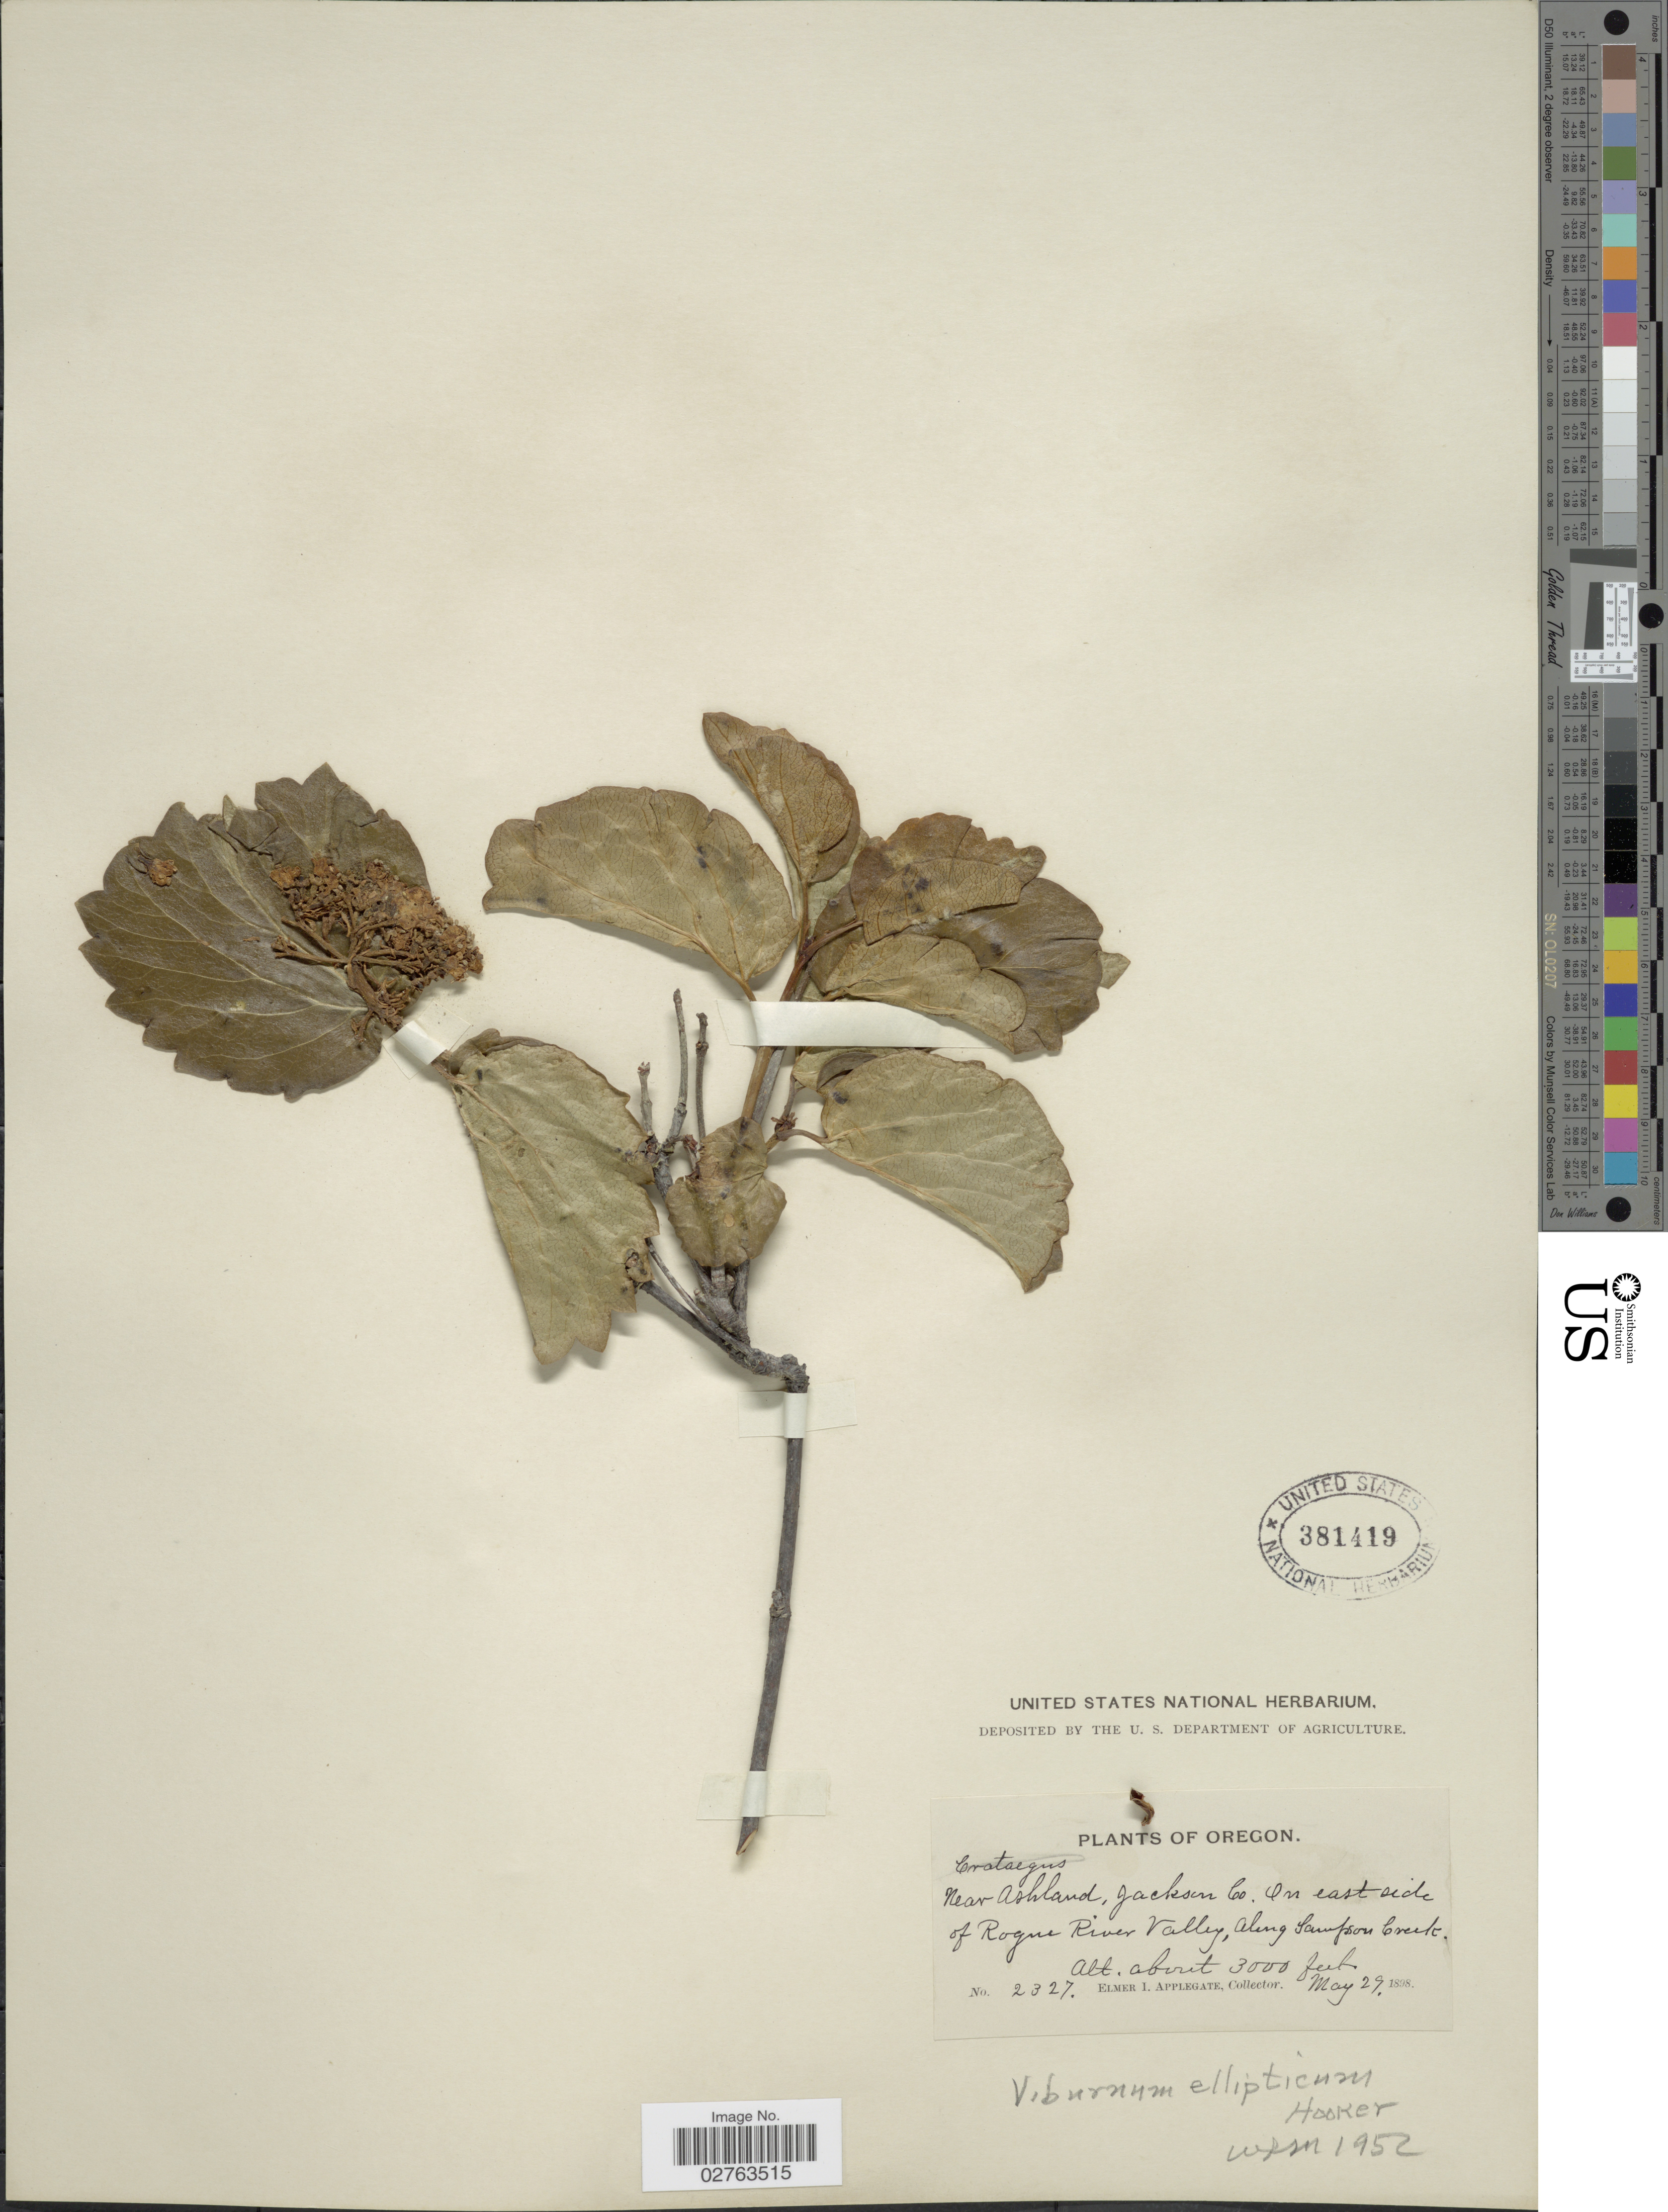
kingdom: Plantae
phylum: Tracheophyta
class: Magnoliopsida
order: Dipsacales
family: Viburnaceae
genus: Viburnum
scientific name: Viburnum ellipticum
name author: Hook.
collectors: E. I. Applegate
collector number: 2327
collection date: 1898-05-29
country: United States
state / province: Oregon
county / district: Jackson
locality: Near Ashland, Jackson Co. On east side of Rogue River Valley, Along Sampson Creek.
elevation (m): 914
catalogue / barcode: US 381419